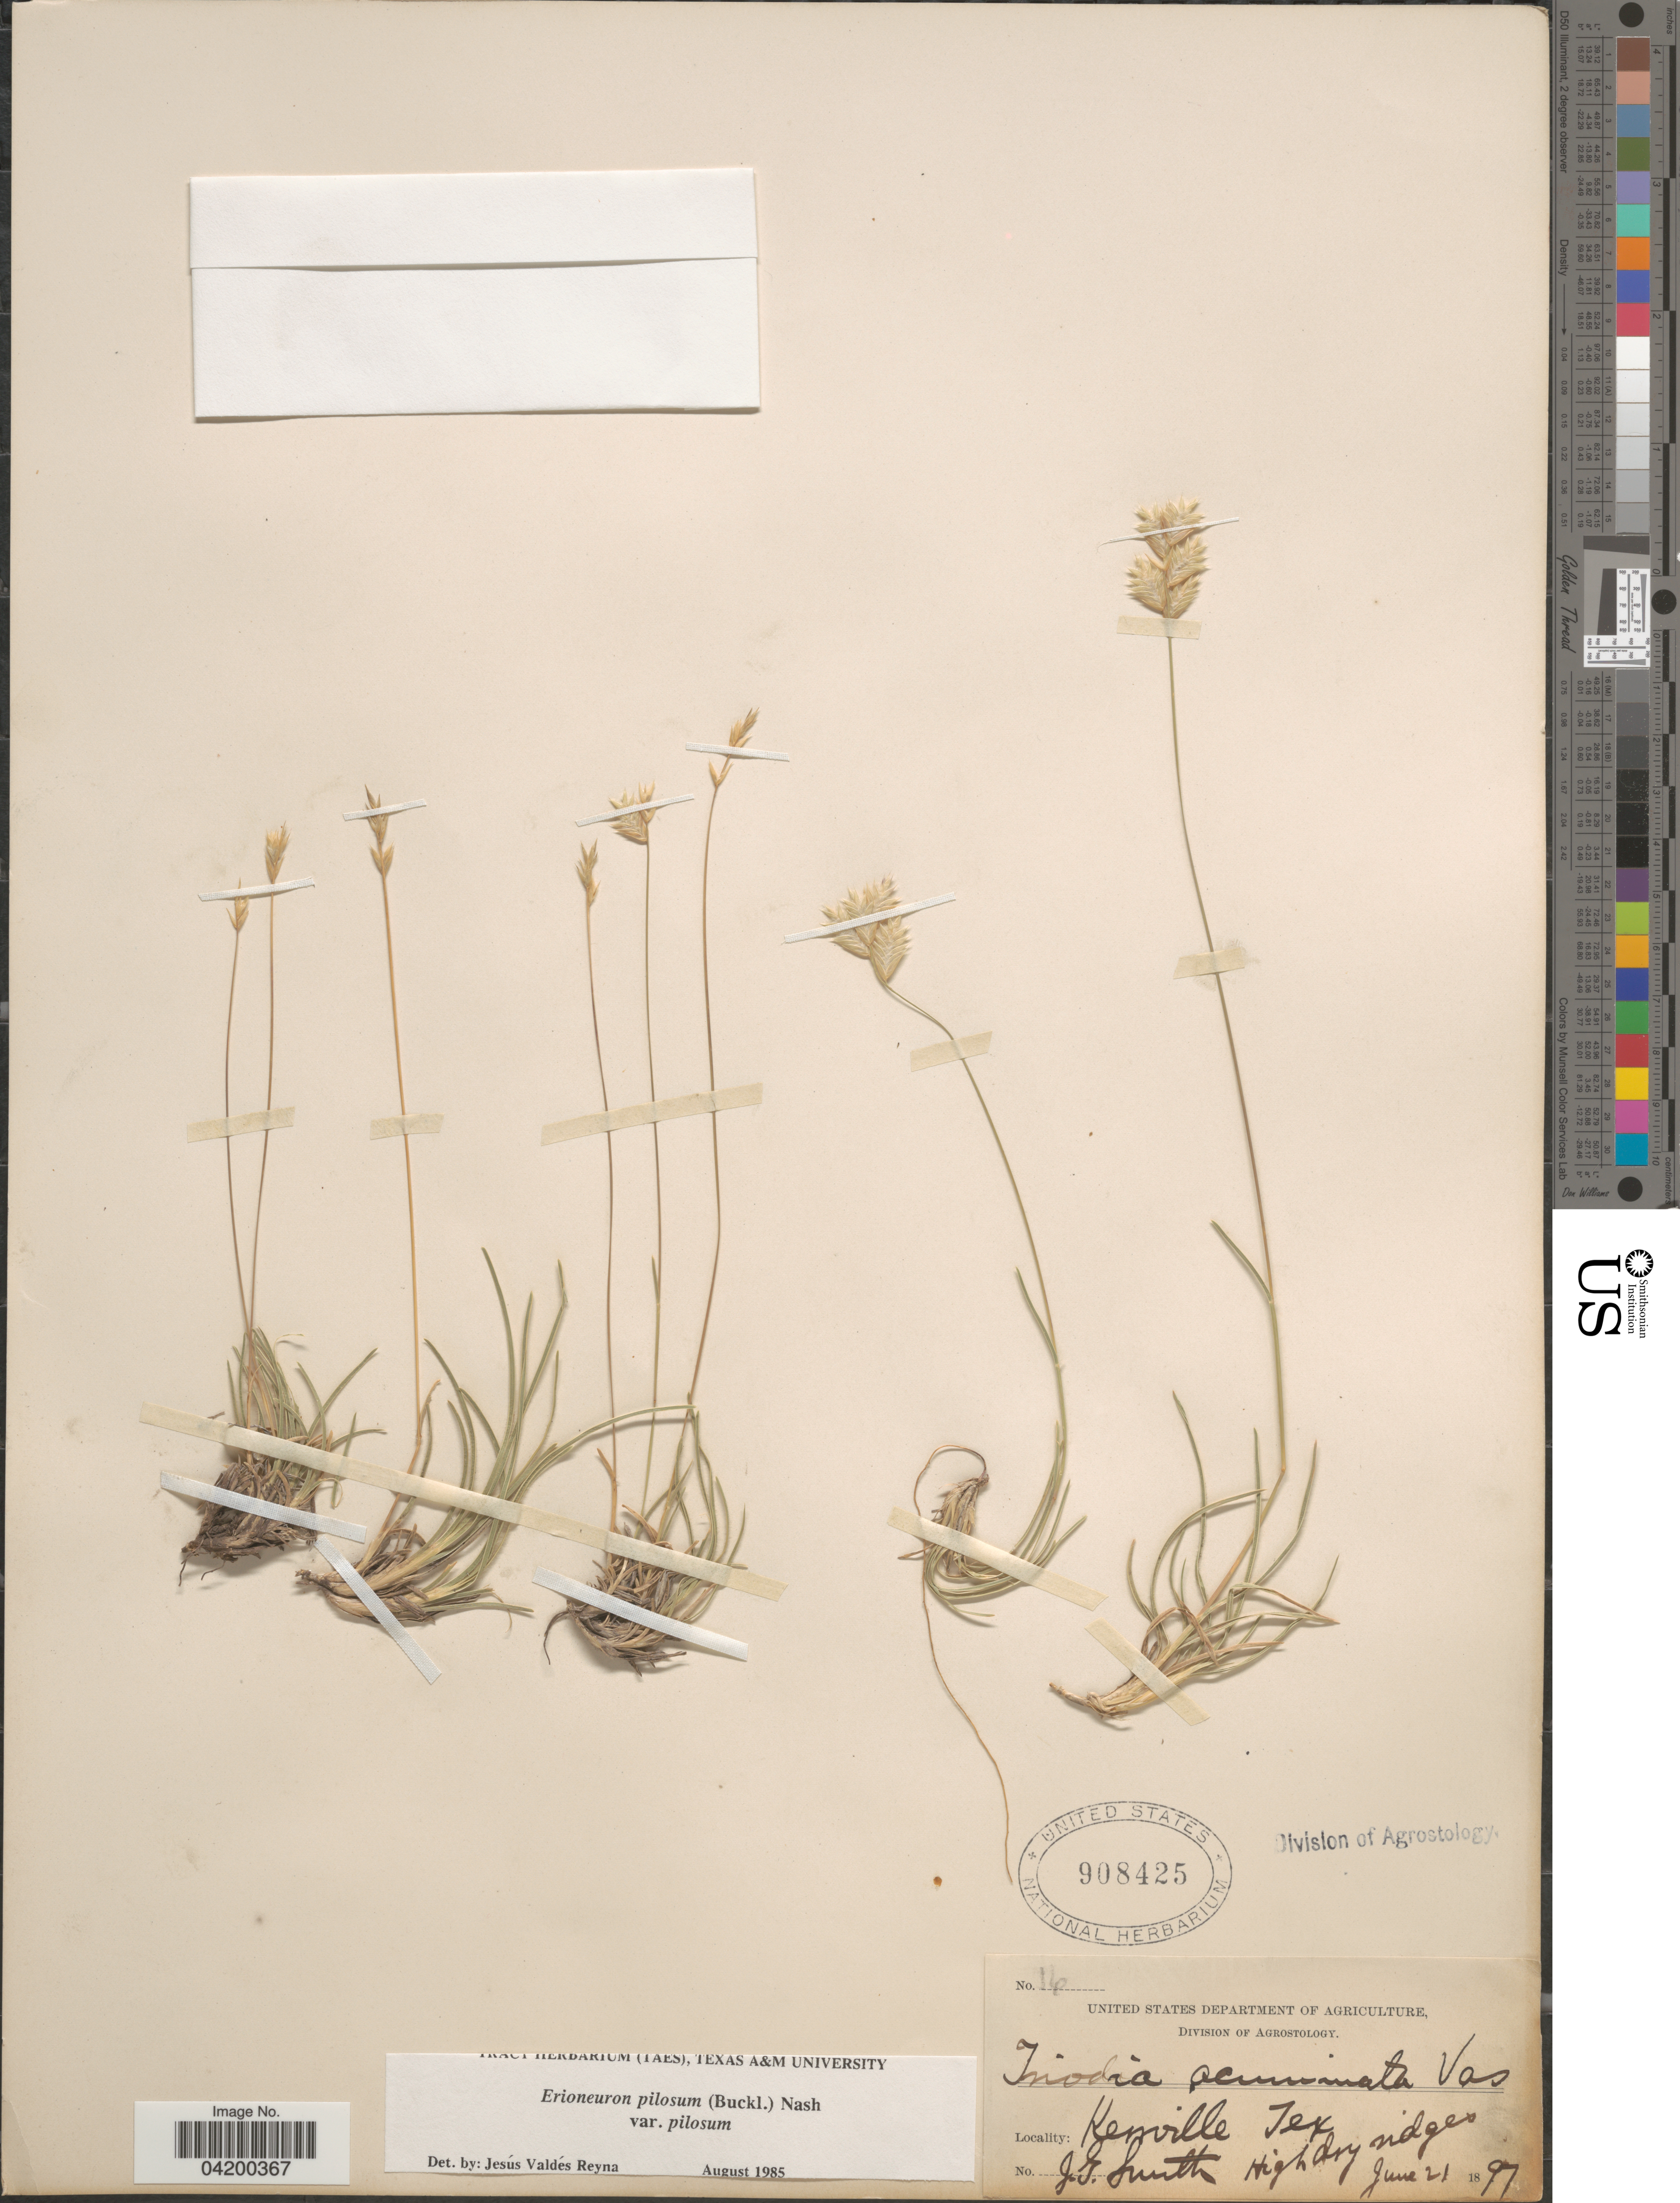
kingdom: Plantae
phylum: Tracheophyta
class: Liliopsida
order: Poales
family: Poaceae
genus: Erioneuron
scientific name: Erioneuron pilosum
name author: (Buckley) Nash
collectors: J. G. Smith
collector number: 14*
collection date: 1897-06-21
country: United States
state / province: Texas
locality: Kerrville.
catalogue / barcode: US 908425